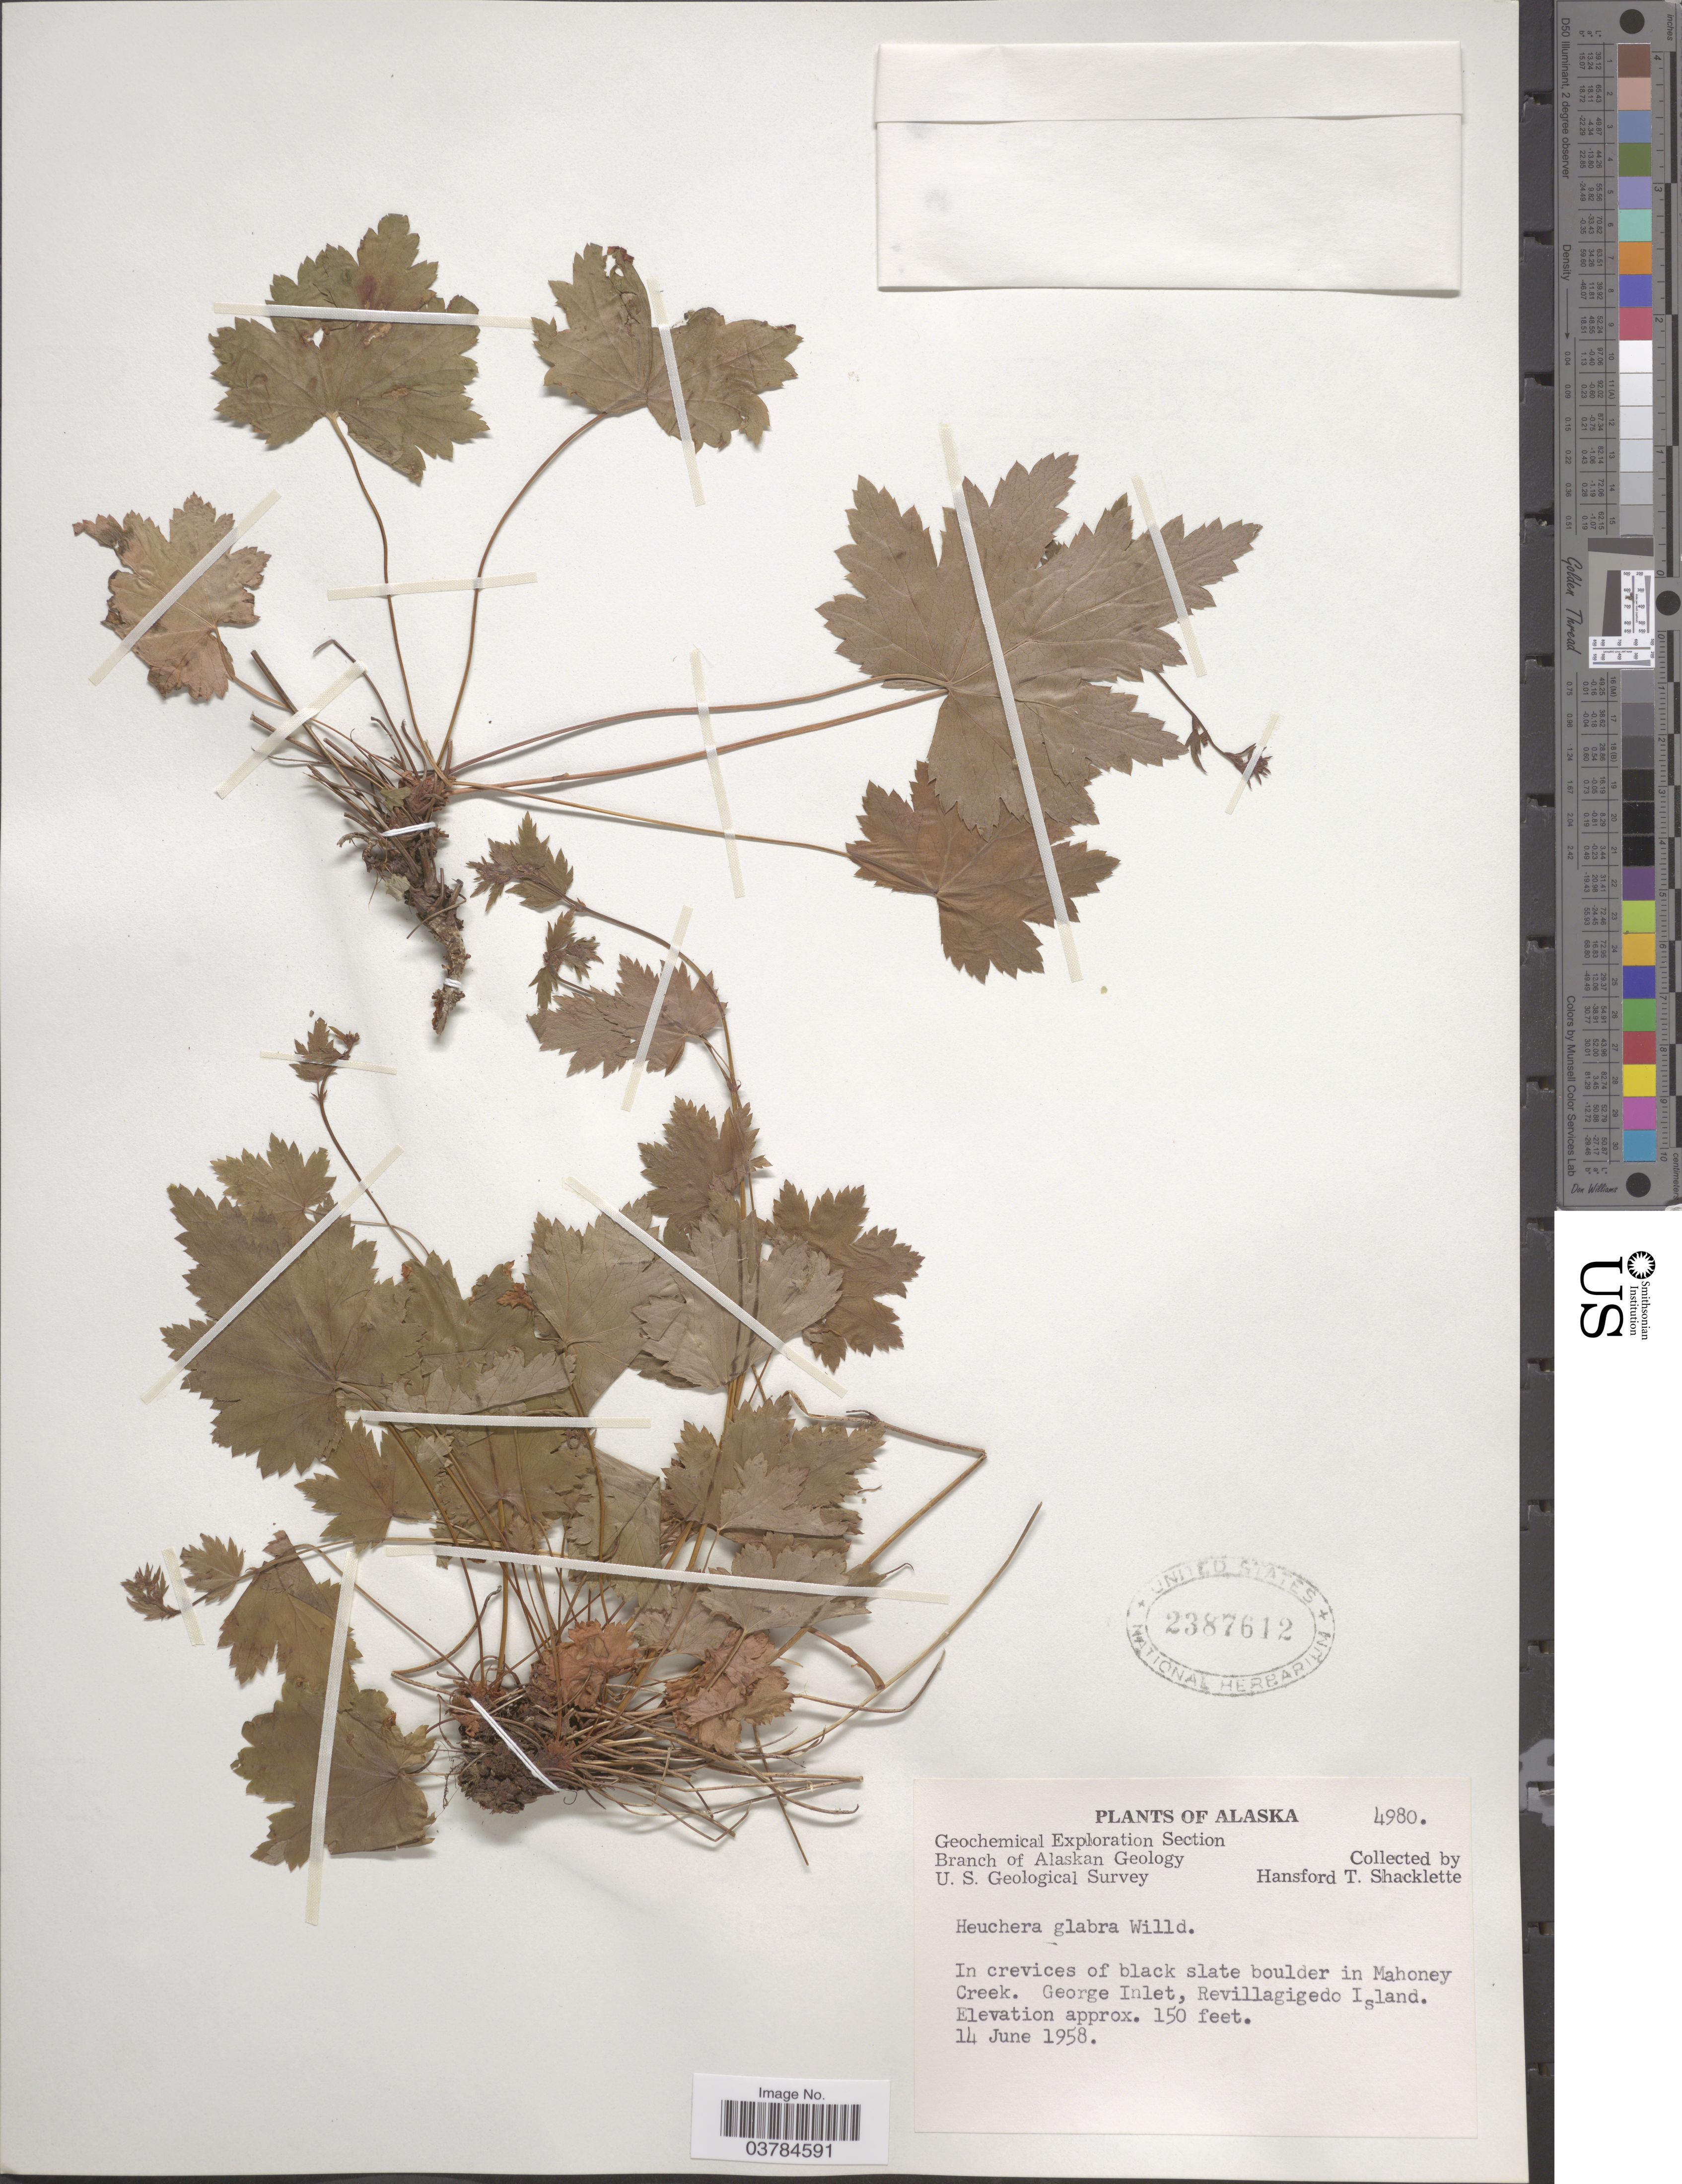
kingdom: Plantae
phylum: Tracheophyta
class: Magnoliopsida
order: Saxifragales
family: Saxifragaceae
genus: Heuchera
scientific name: Heuchera glabra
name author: Willd. ex Roem. & Schult.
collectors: H. Shacklette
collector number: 4980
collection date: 1958-06-14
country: United States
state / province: Alaska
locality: Geochemical Exploration Section. U.S. Geological Survey. In crevices of black slate boulder in Mahoney Creek. George Inlet, Revillagigedo Island.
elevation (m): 46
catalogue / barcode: US 2387612